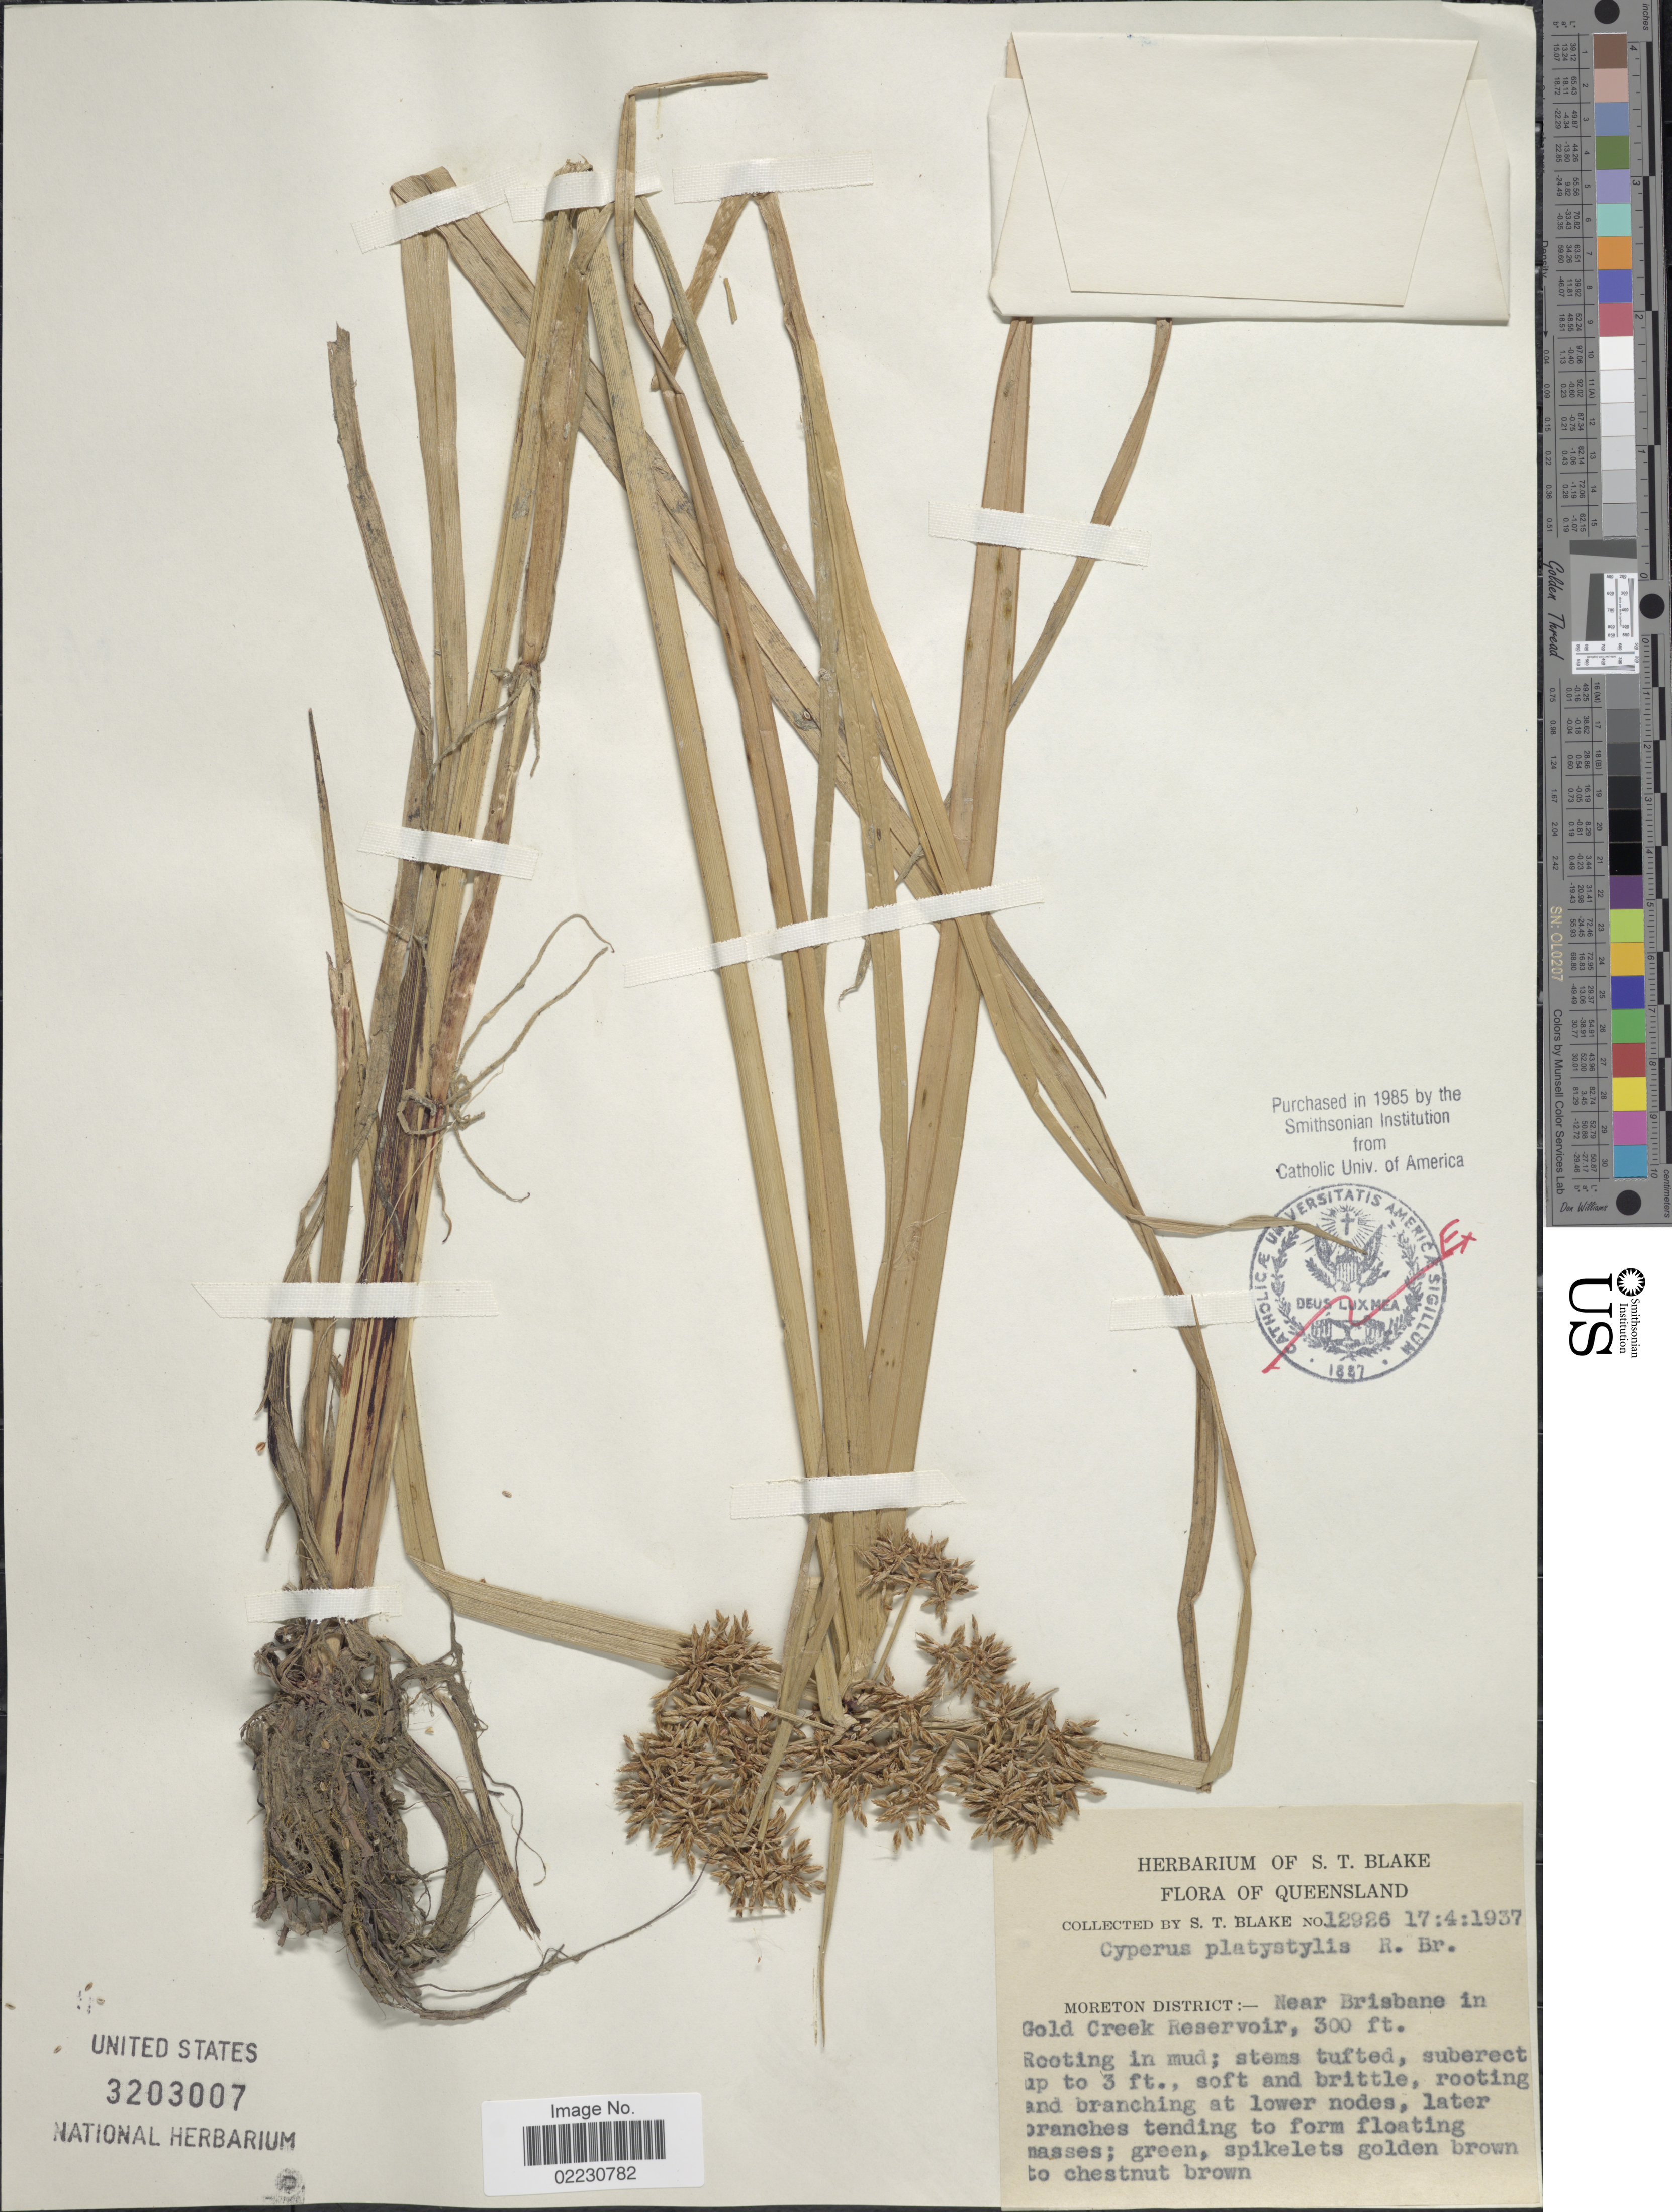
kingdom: Plantae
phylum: Tracheophyta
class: Liliopsida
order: Poales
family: Cyperaceae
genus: Cyperus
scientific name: Cyperus platystylis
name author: R. Br.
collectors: S. T. Blake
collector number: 12926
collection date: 1937-04-17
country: Australia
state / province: Queensland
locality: Moreton District, near Brisbane in Gold Creek Reservoir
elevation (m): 91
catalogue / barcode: US 3203007